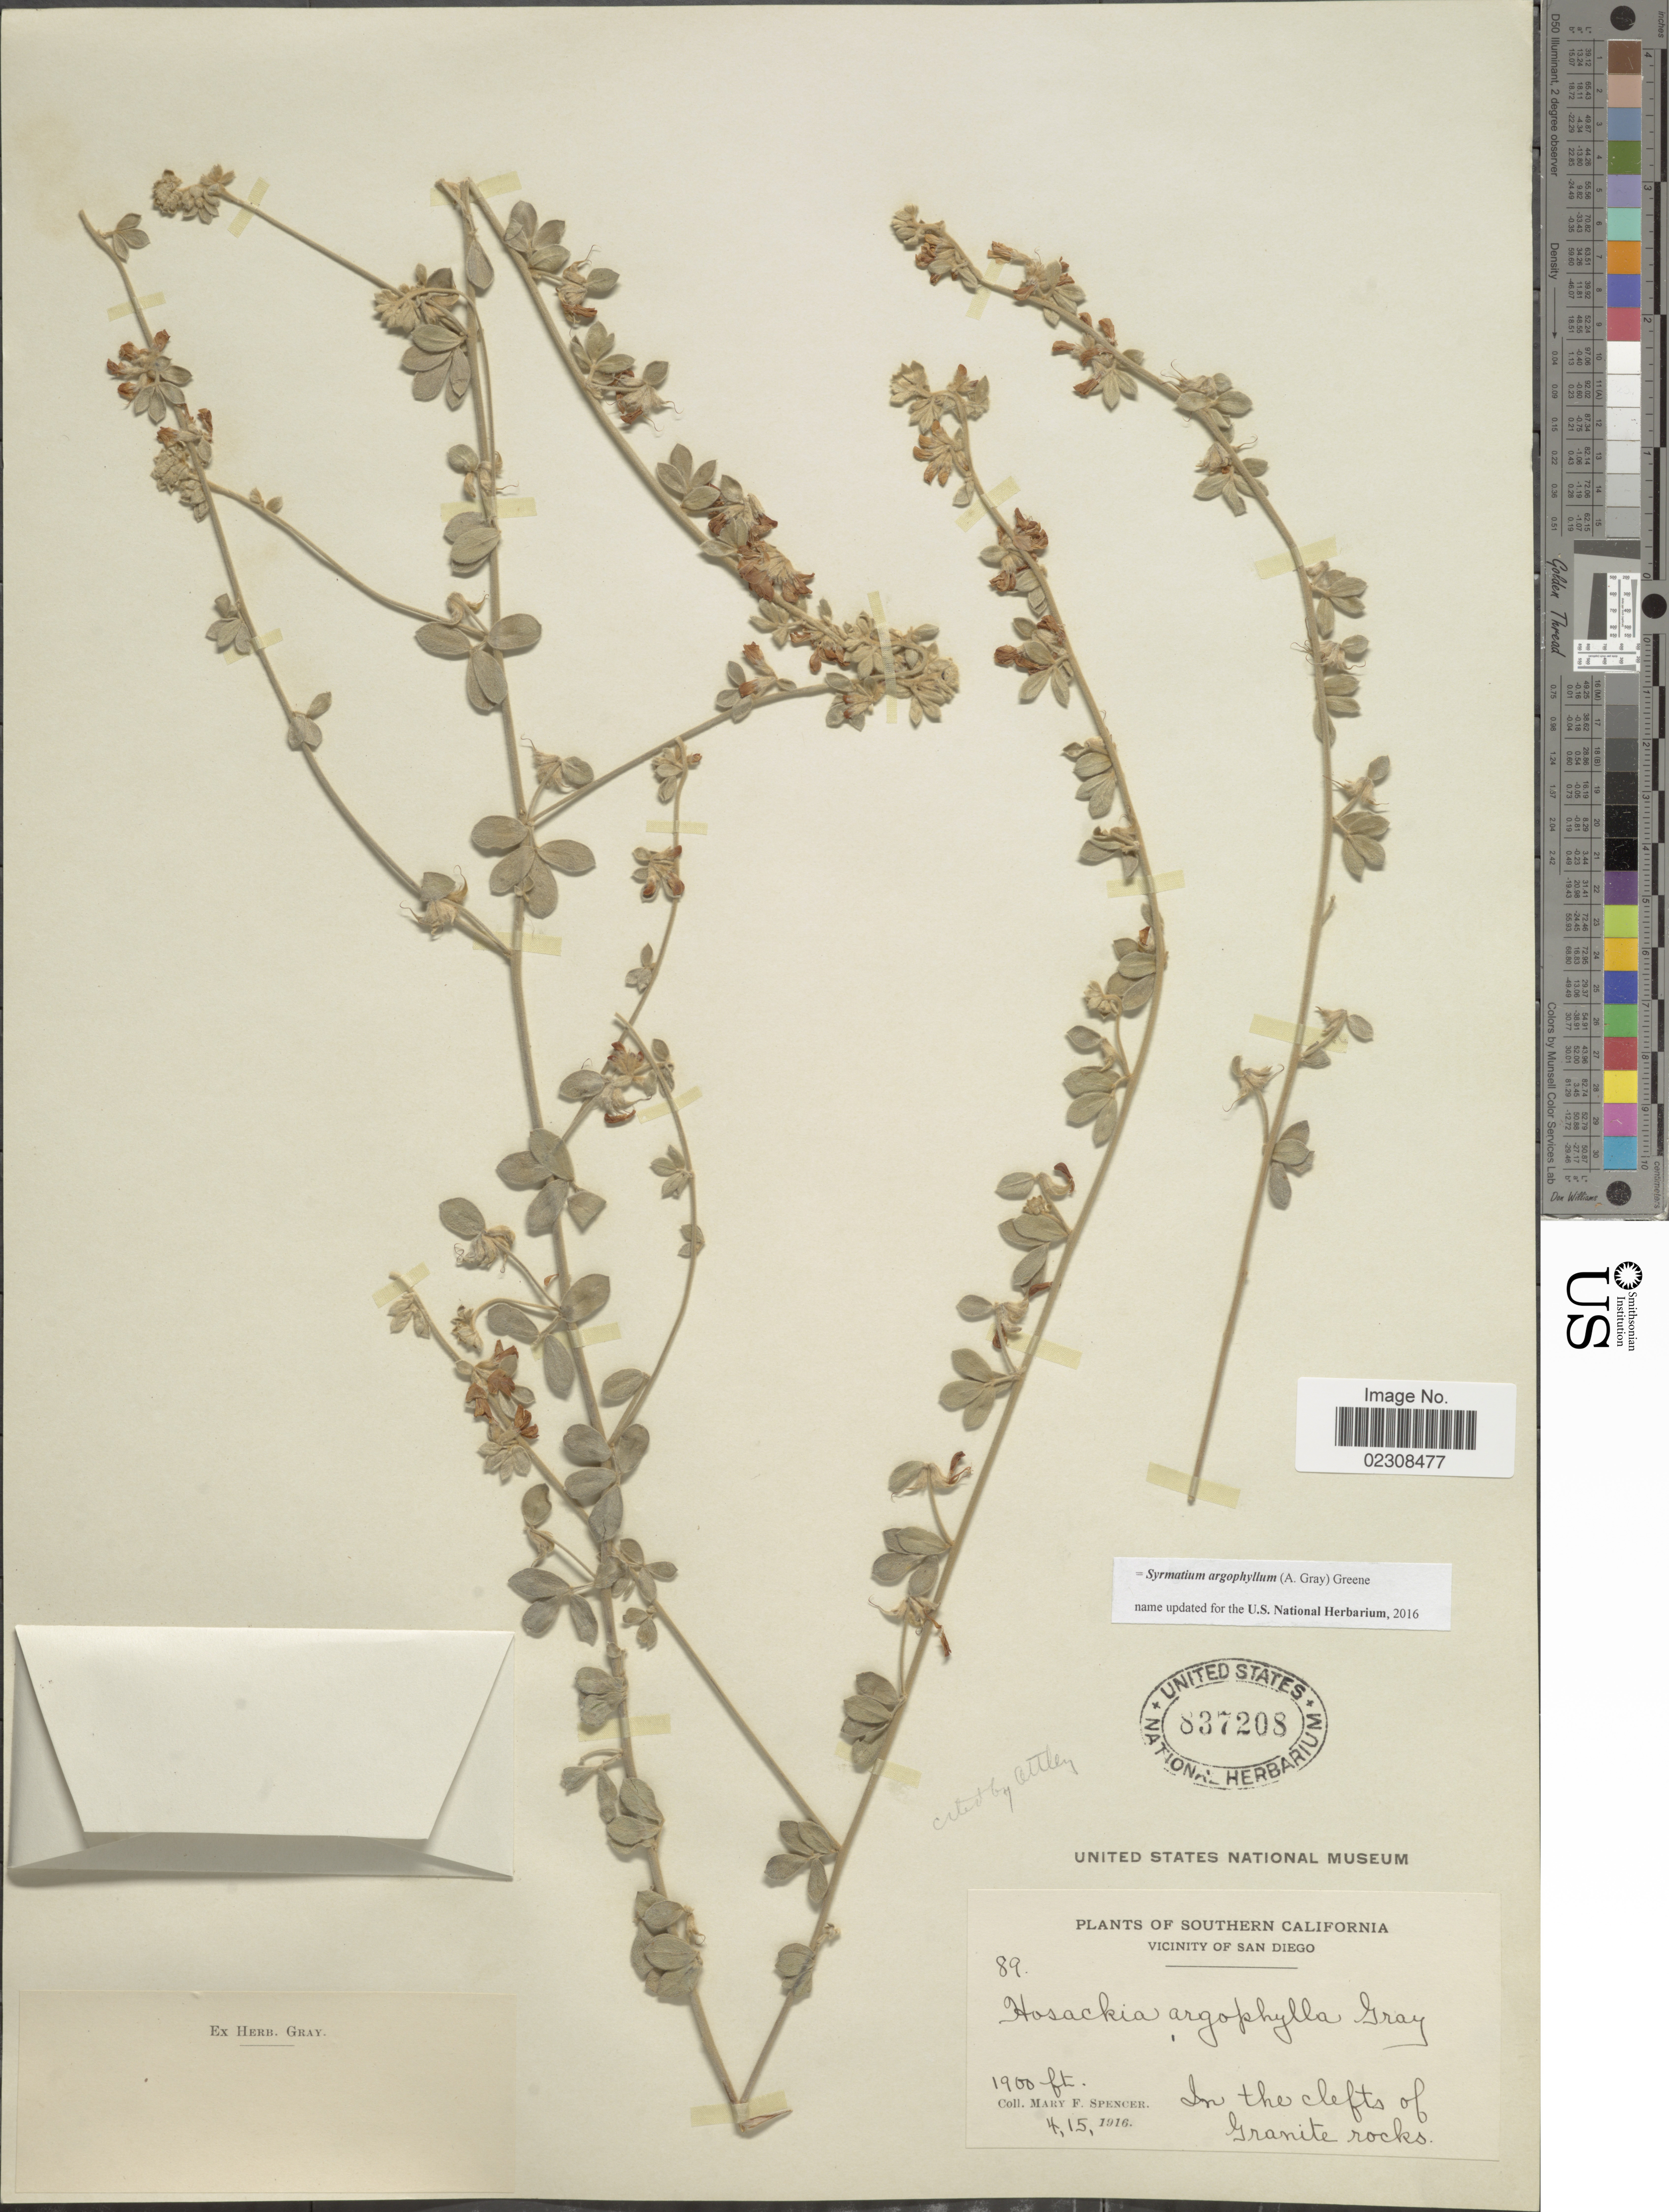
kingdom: Plantae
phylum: Tracheophyta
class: Magnoliopsida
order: Fabales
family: Fabaceae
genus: Syrmatium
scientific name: Syrmatium argophyllum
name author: (A. Gray) Greene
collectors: M. Spencer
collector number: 89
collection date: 1916-04-15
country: United States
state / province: California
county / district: San Diego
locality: Southern California, Vicinity of San Diego, In the clefts of Granite rocks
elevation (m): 579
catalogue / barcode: US 837208